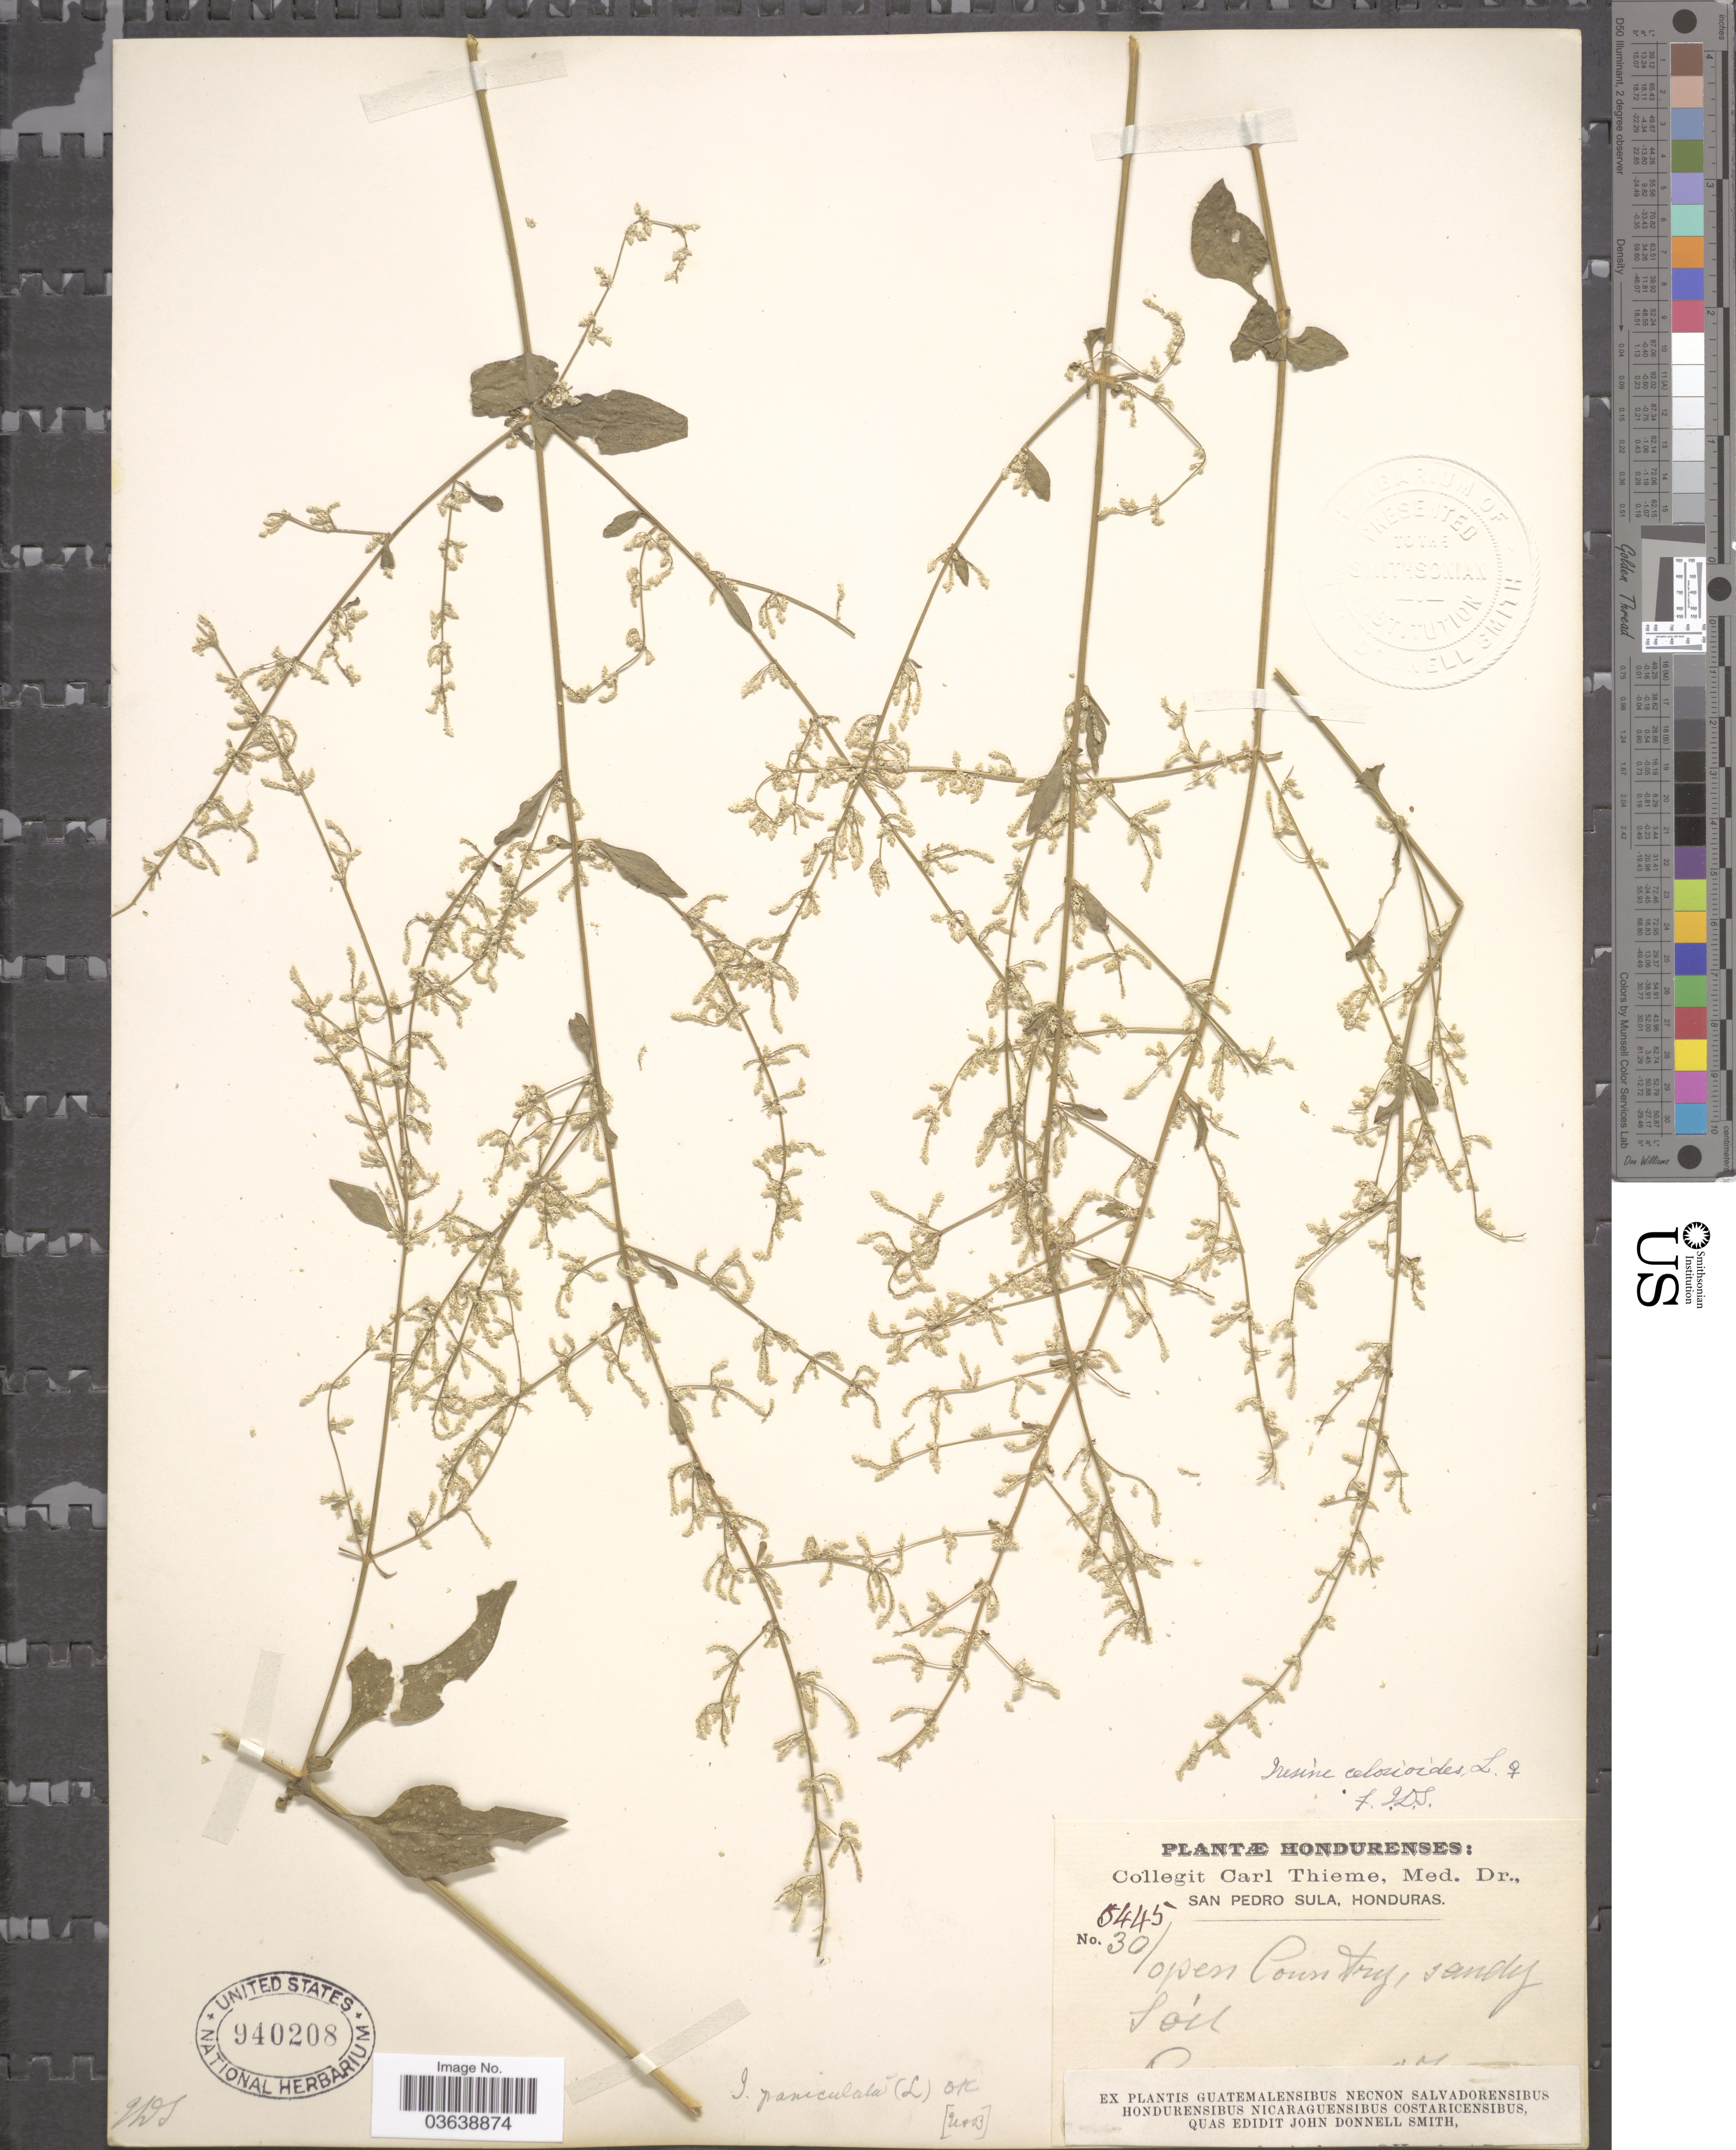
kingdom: Plantae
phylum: Tracheophyta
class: Magnoliopsida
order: Caryophyllales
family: Amaranthaceae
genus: Iresine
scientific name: Iresine diffusa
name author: Humb. & Bonpl. ex Willd.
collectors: C. Thieme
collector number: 5445/30?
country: Honduras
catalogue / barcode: US 940208